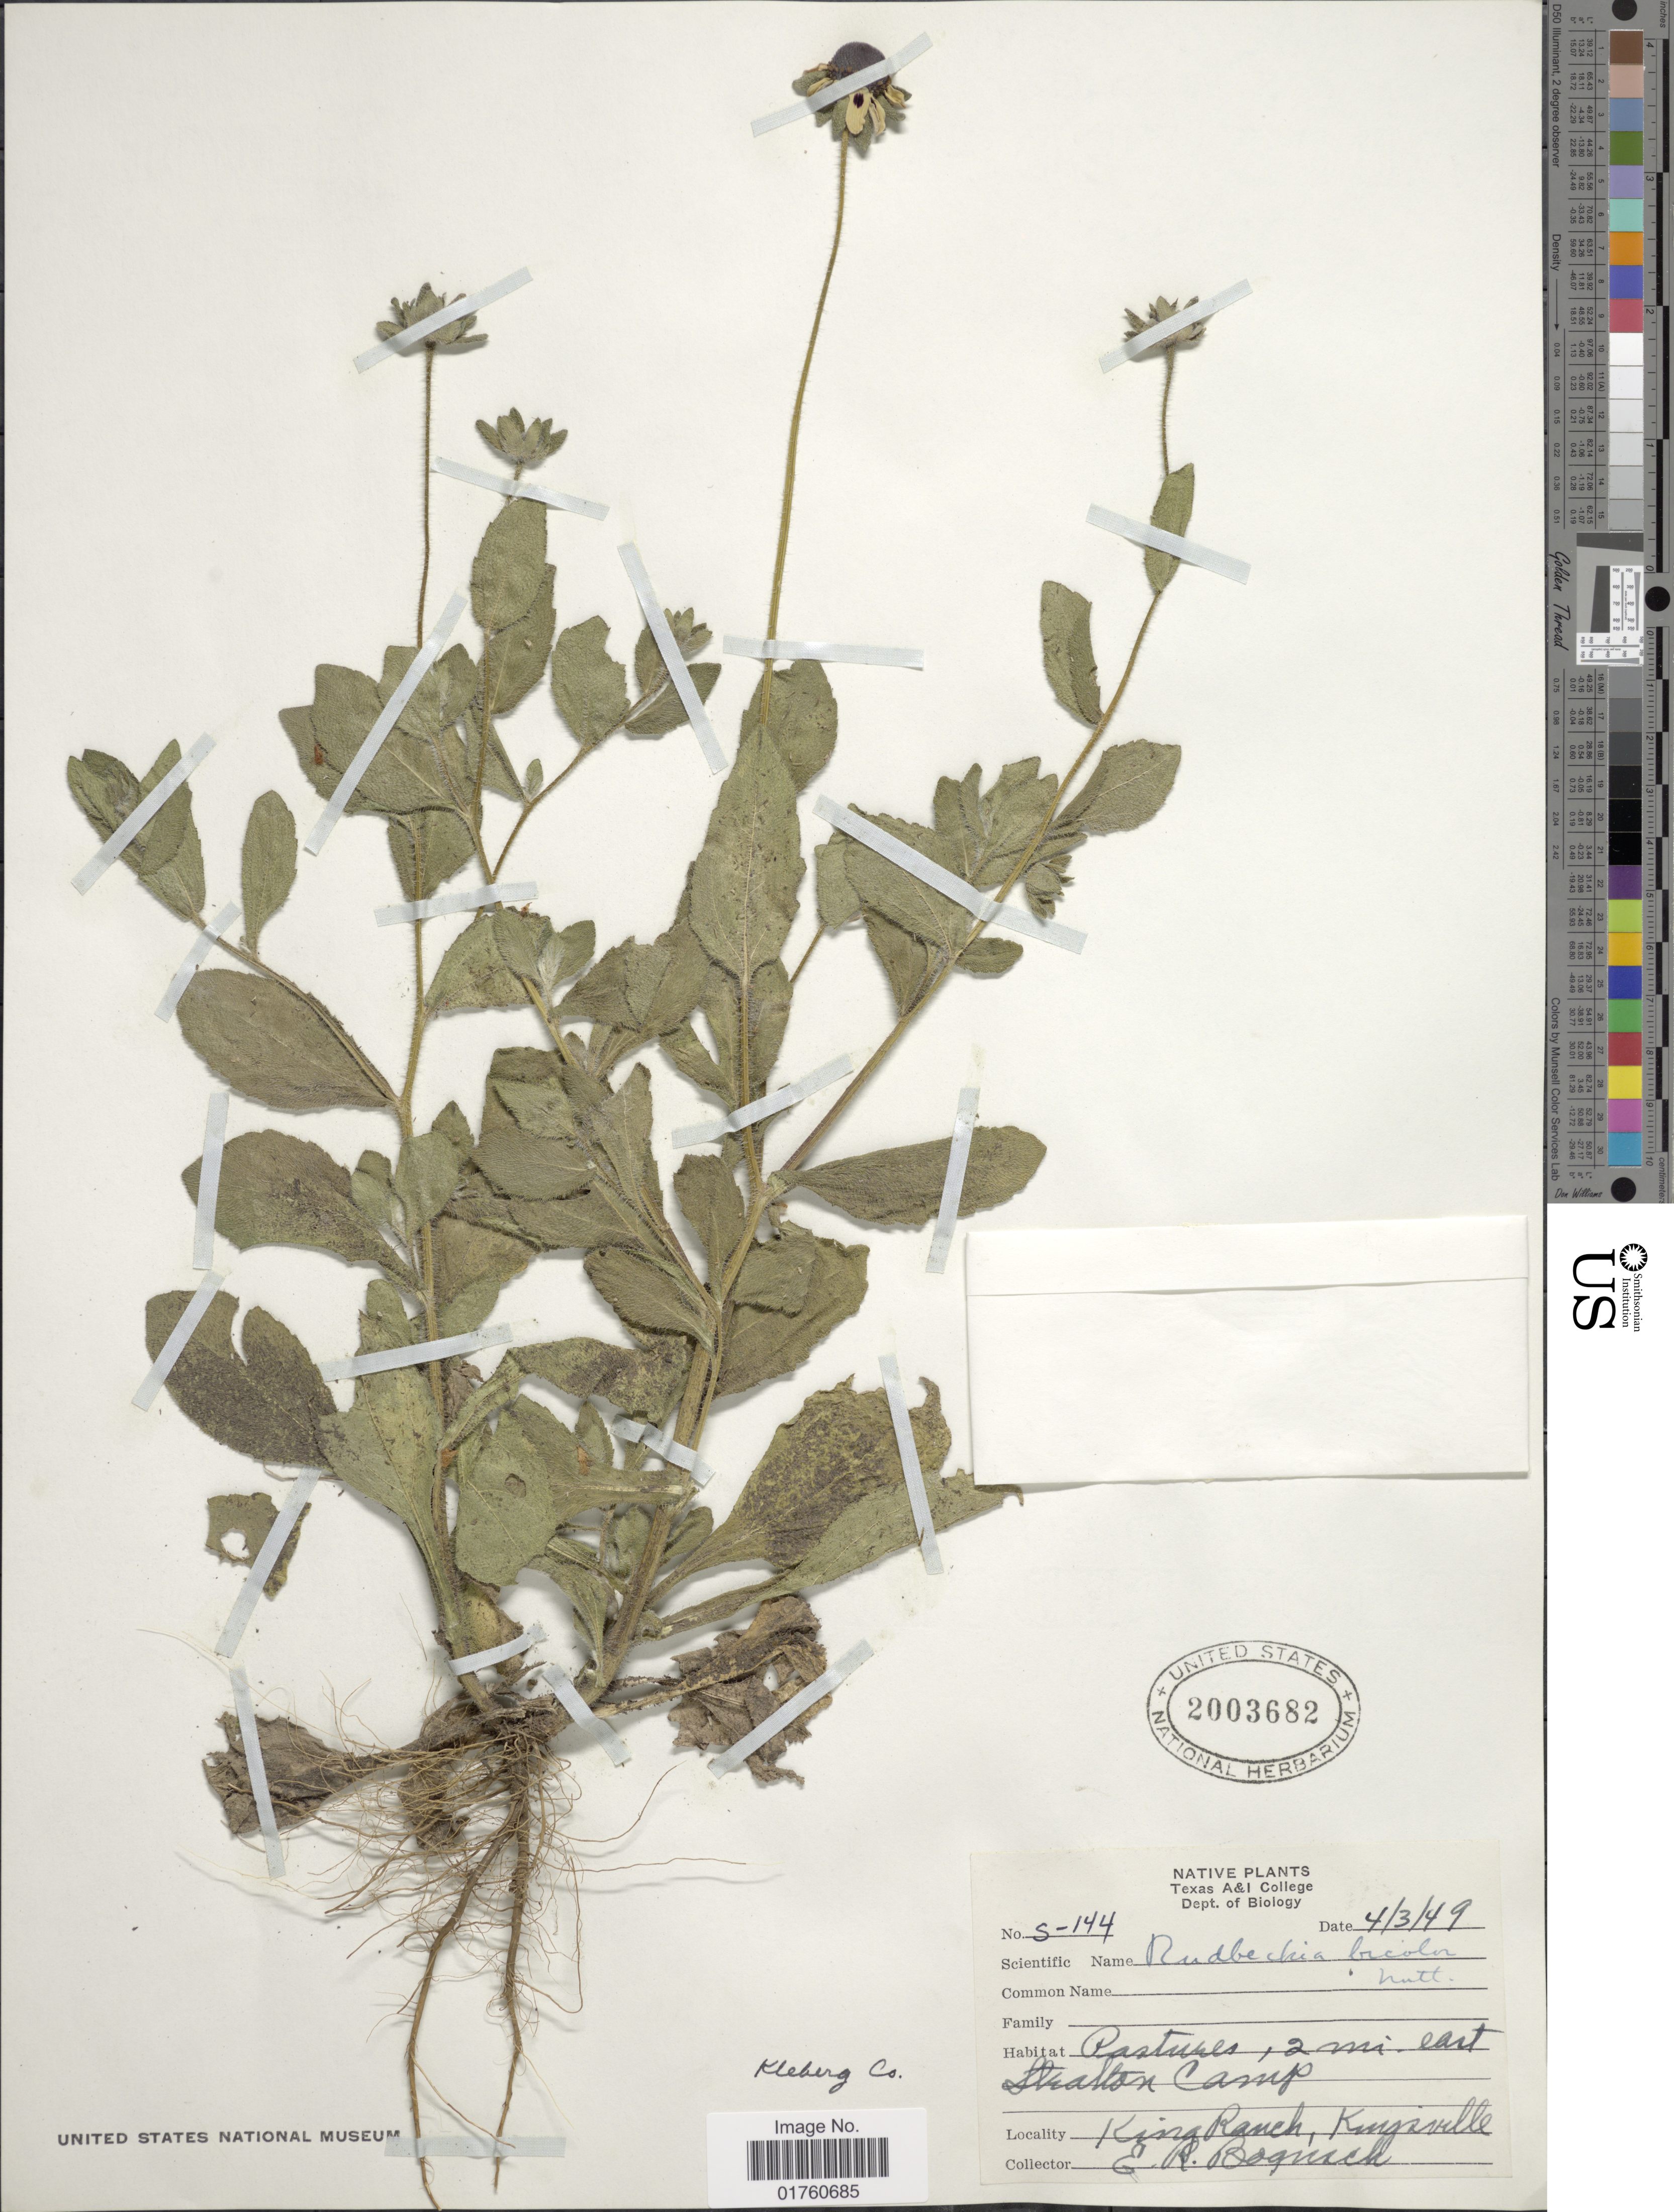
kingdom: Plantae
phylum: Tracheophyta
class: Magnoliopsida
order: Asterales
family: Asteraceae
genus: Rudbeckia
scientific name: Rudbeckia bicolor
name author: Nutt.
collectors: E. Bognnoch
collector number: S-144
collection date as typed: Transcribed d/m/y: 4/3/49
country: United States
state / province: Texas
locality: Native , Pastures, 2 mi east Stralton Camp, King Ranch, Kingsville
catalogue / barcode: US 2003682